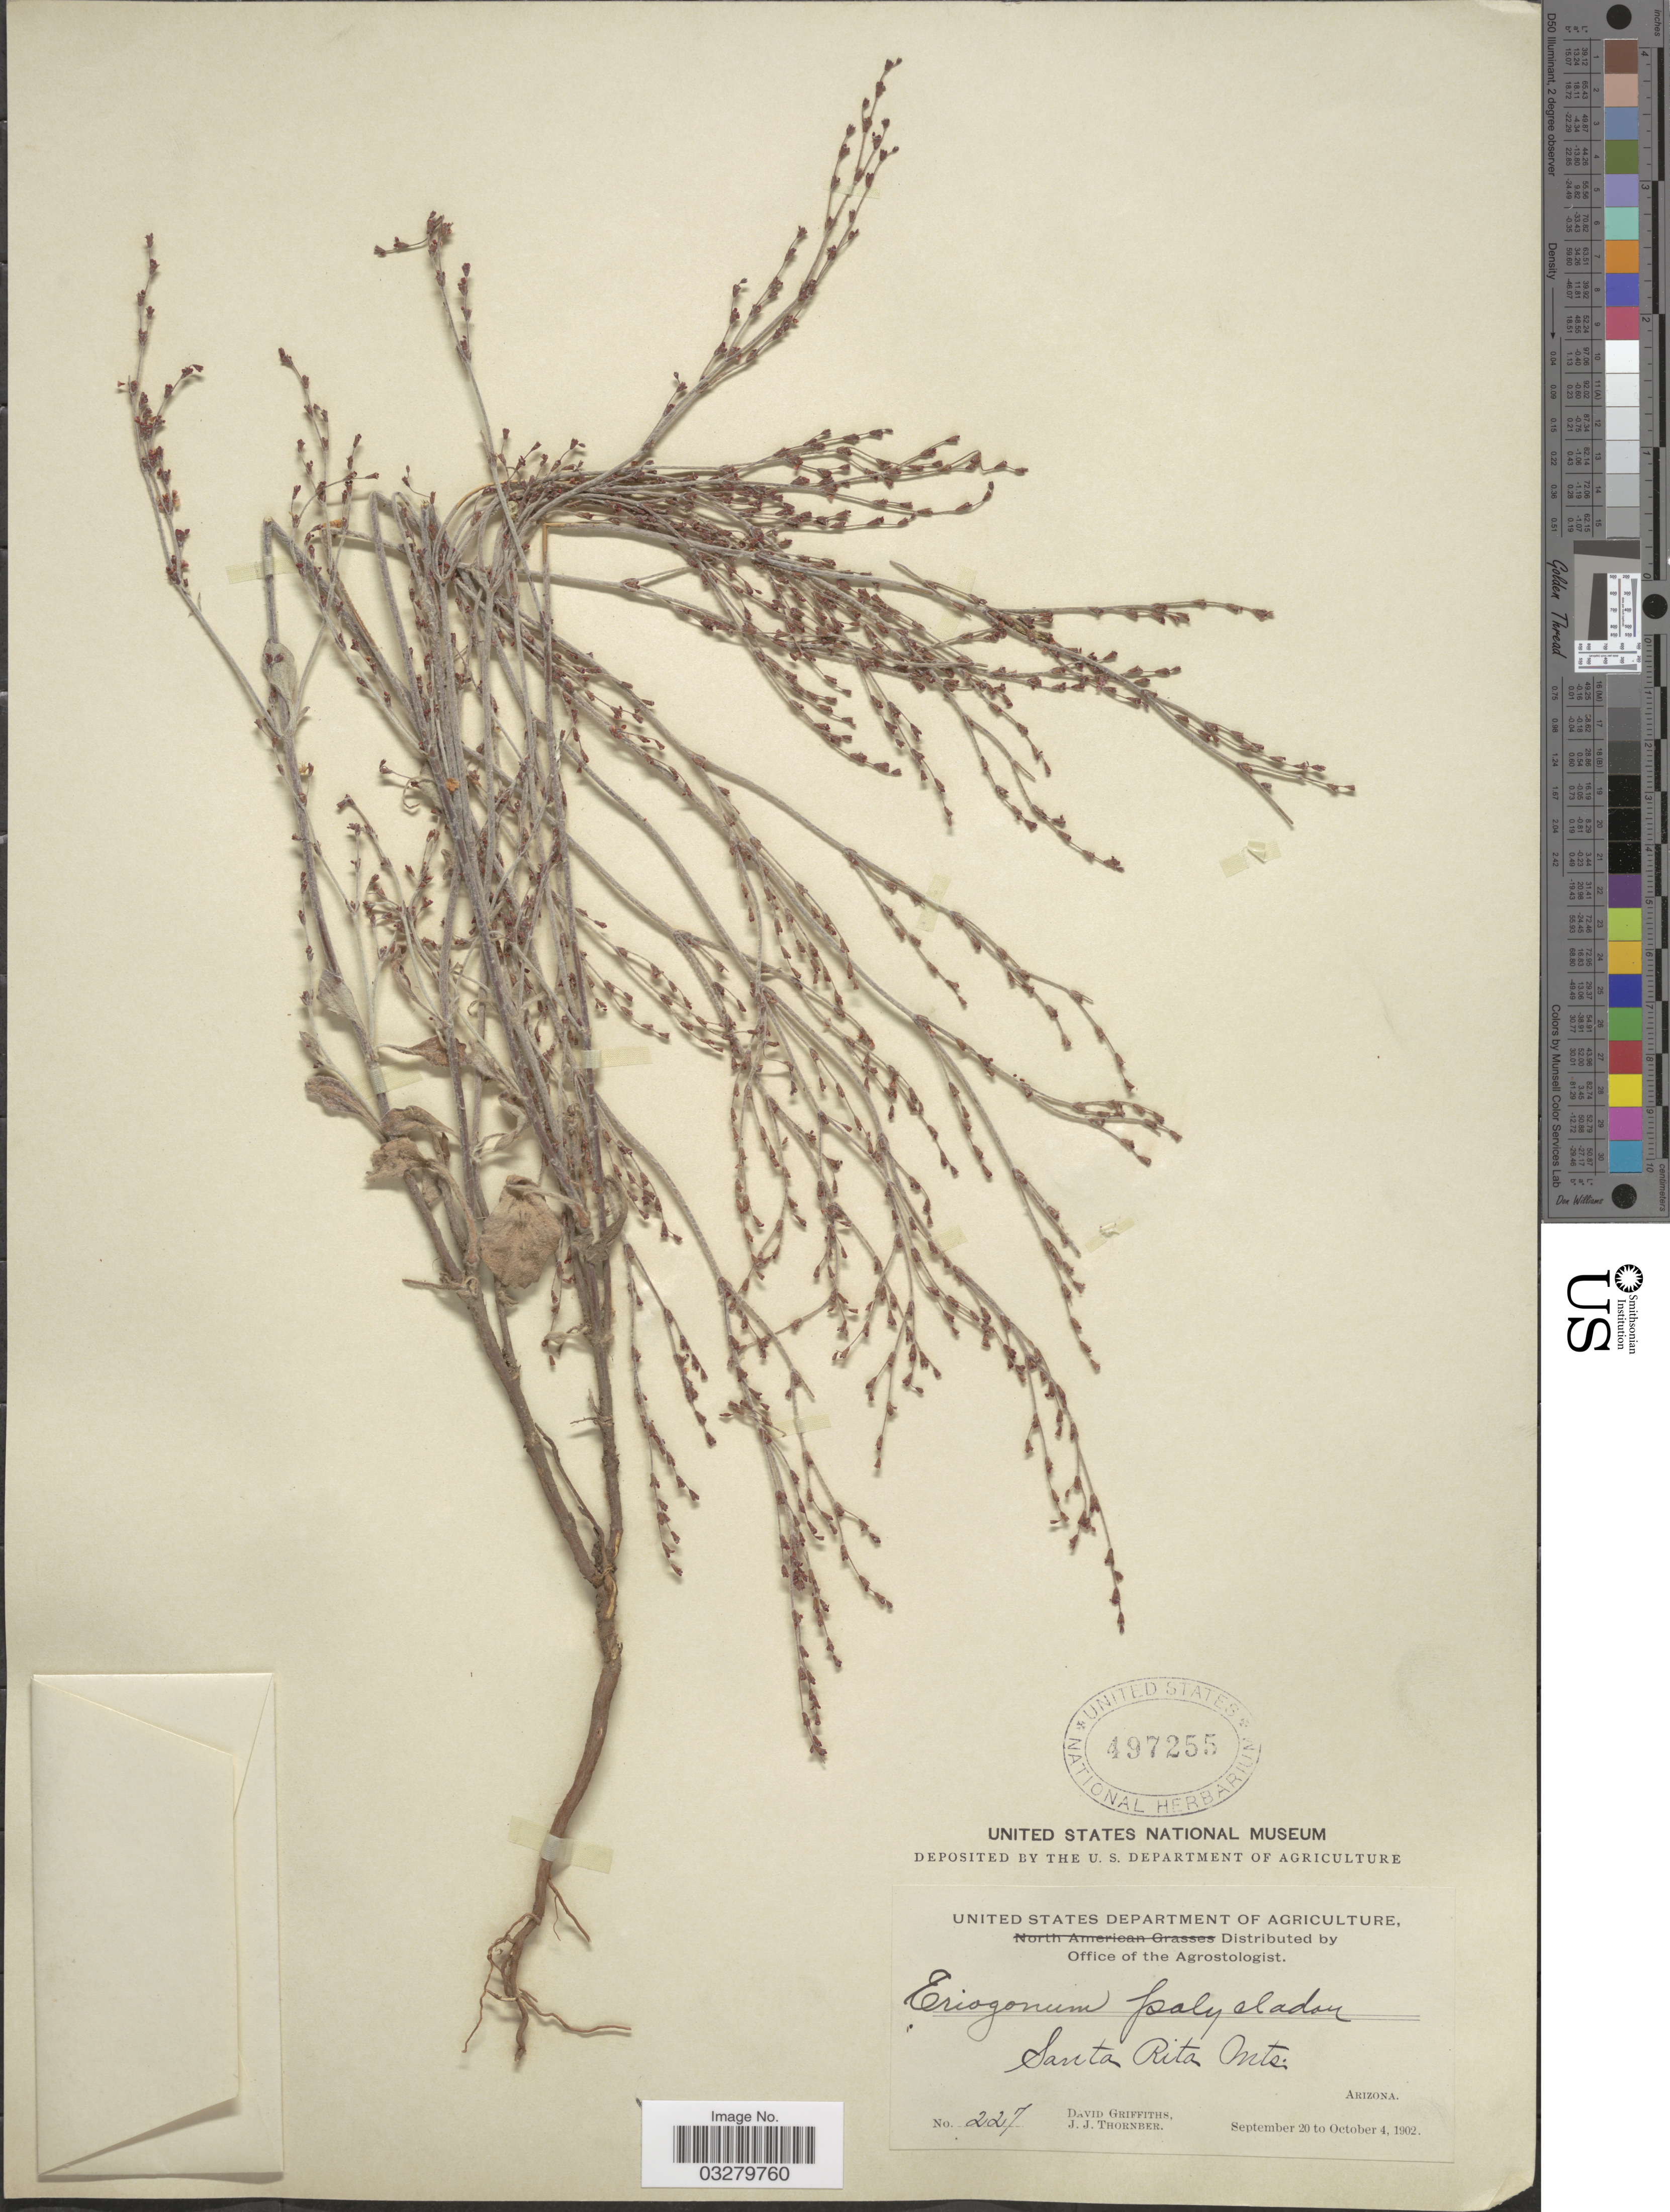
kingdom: Plantae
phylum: Tracheophyta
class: Magnoliopsida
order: Caryophyllales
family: Polygonaceae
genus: Eriogonum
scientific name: Eriogonum polycladon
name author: Benth.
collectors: D. Griffiths & J. Thornber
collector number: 227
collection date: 1902-09-20/1902-10-04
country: United States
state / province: Arizona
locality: Santa Rita Mts.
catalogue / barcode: US 497255